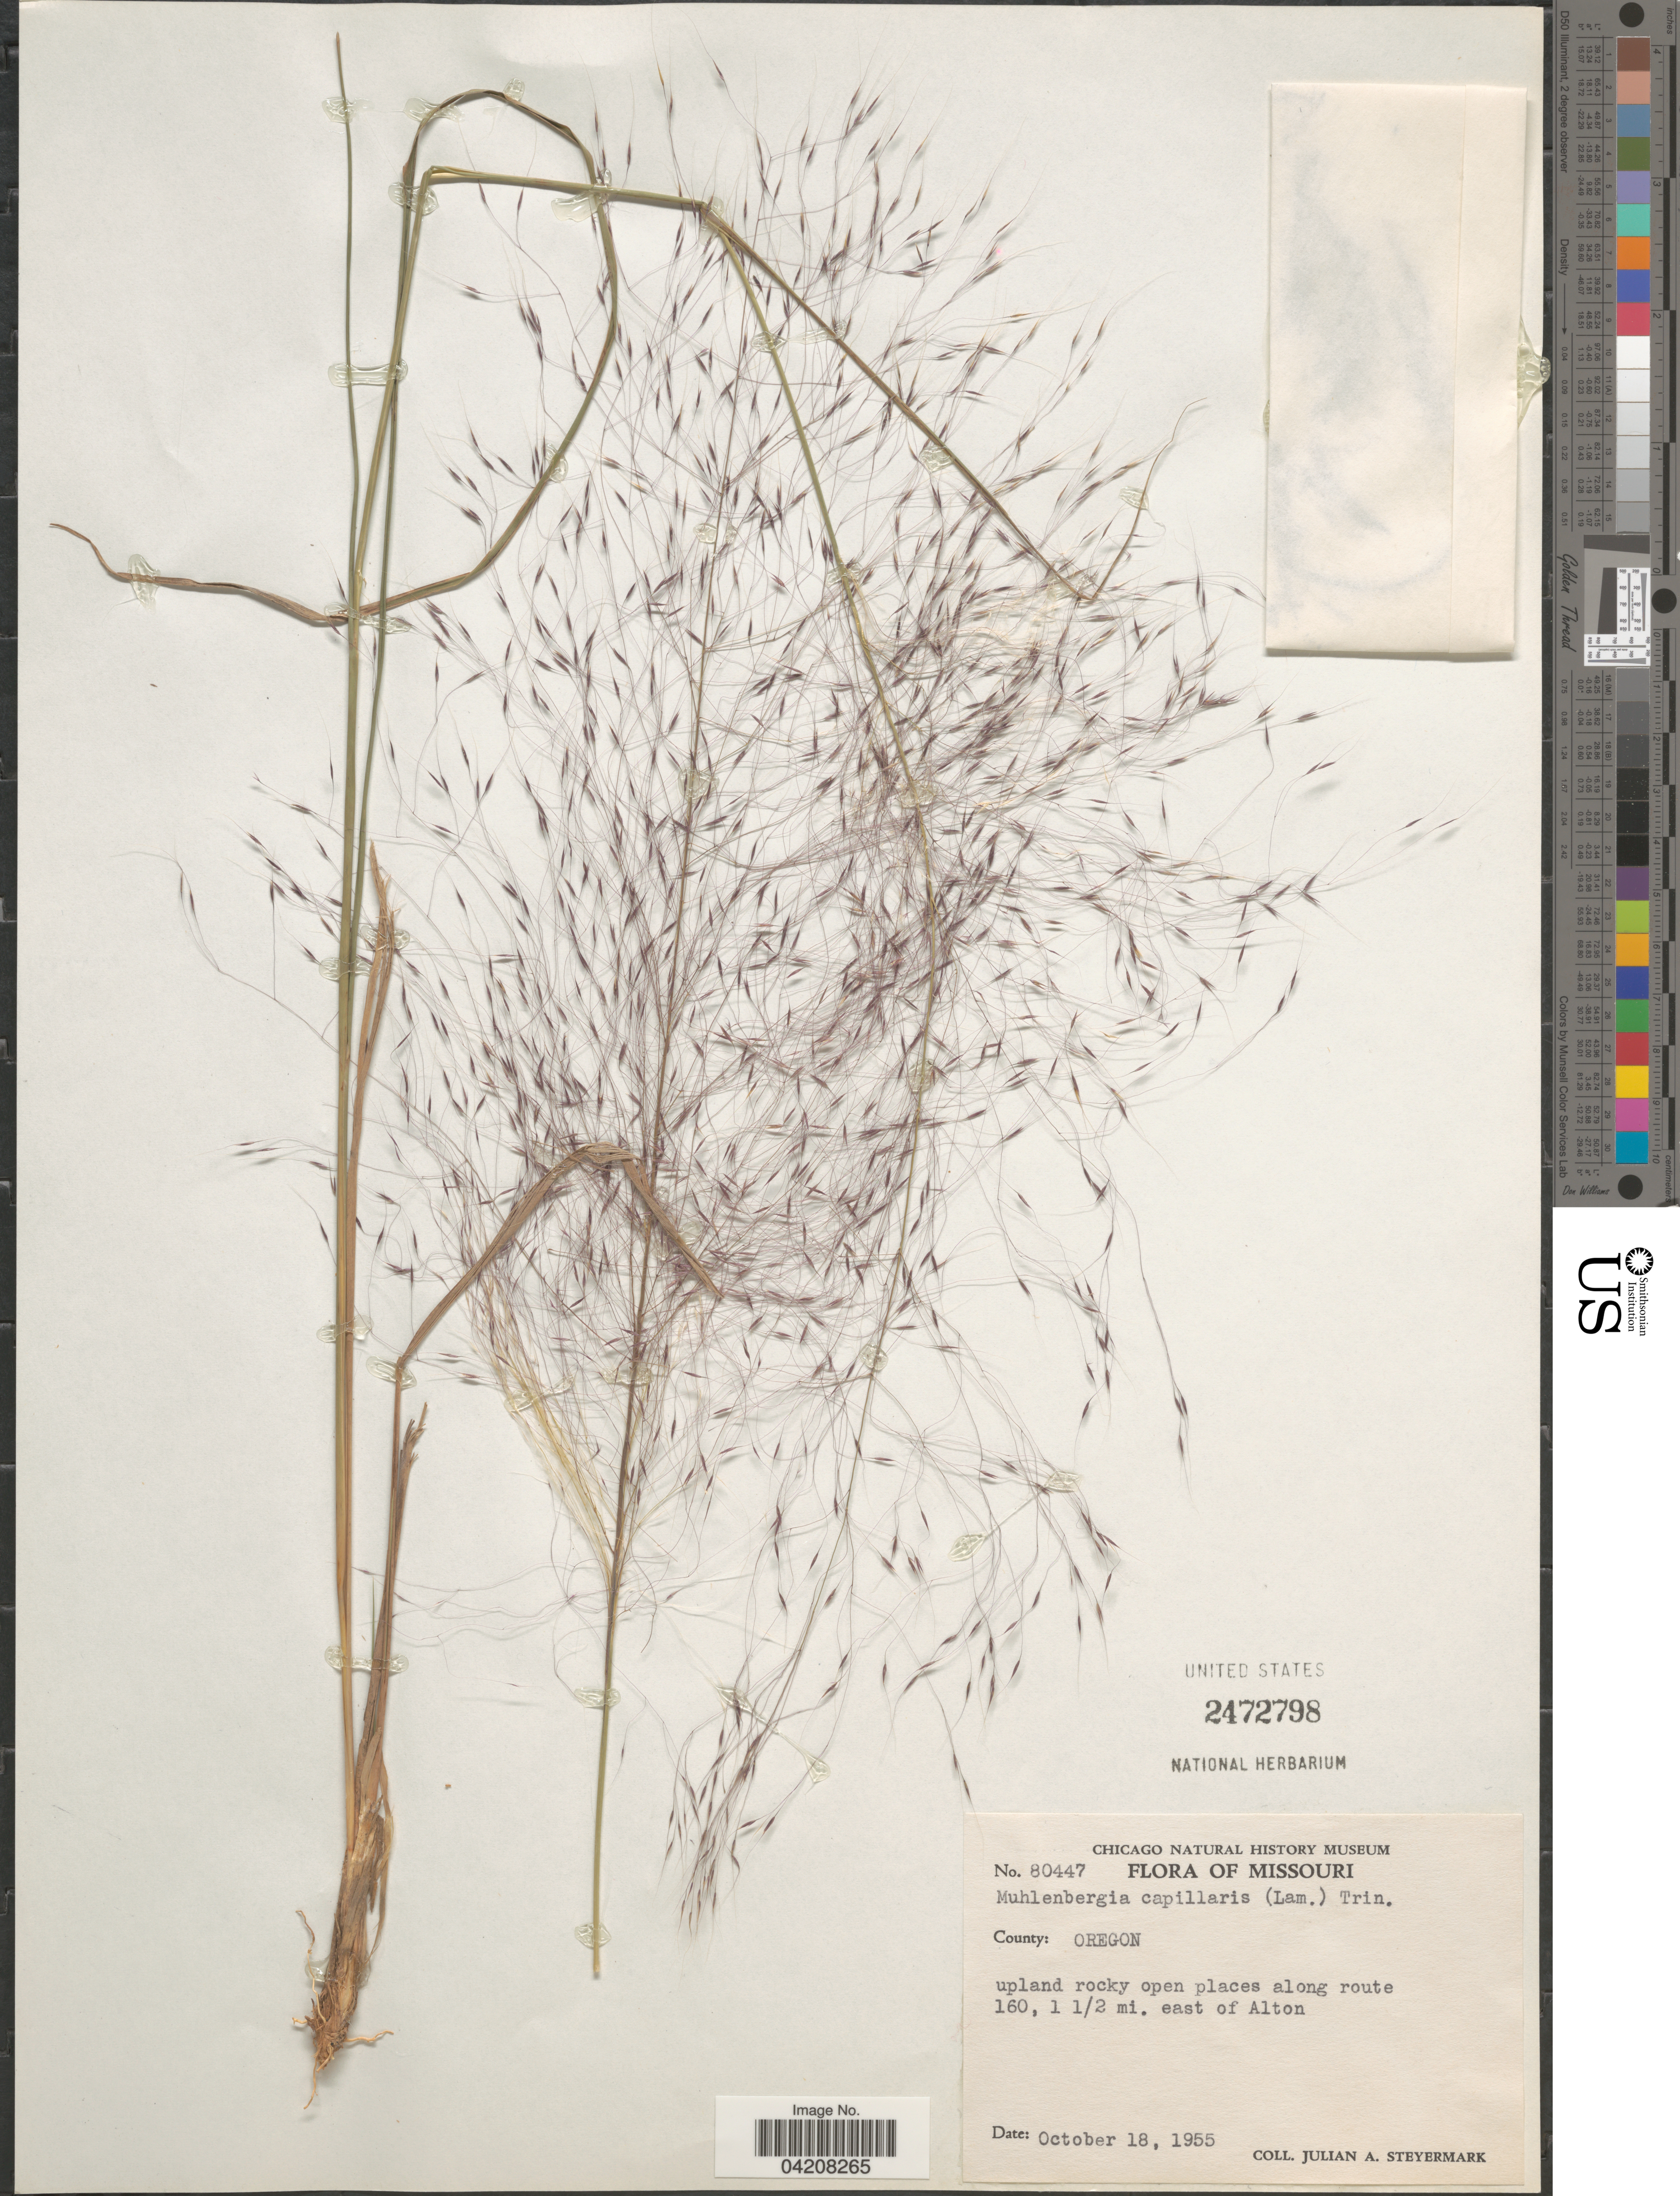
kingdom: Plantae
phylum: Tracheophyta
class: Liliopsida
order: Poales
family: Poaceae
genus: Muhlenbergia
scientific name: Muhlenbergia capillaris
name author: (Lam.) Trin.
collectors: J. Steyermark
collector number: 80447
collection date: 1955-10-18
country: United States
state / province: Missouri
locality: County: Oregon. Upland rocky open places along route 160, 1 1/2 mi. east of Alton.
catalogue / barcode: US 2472798